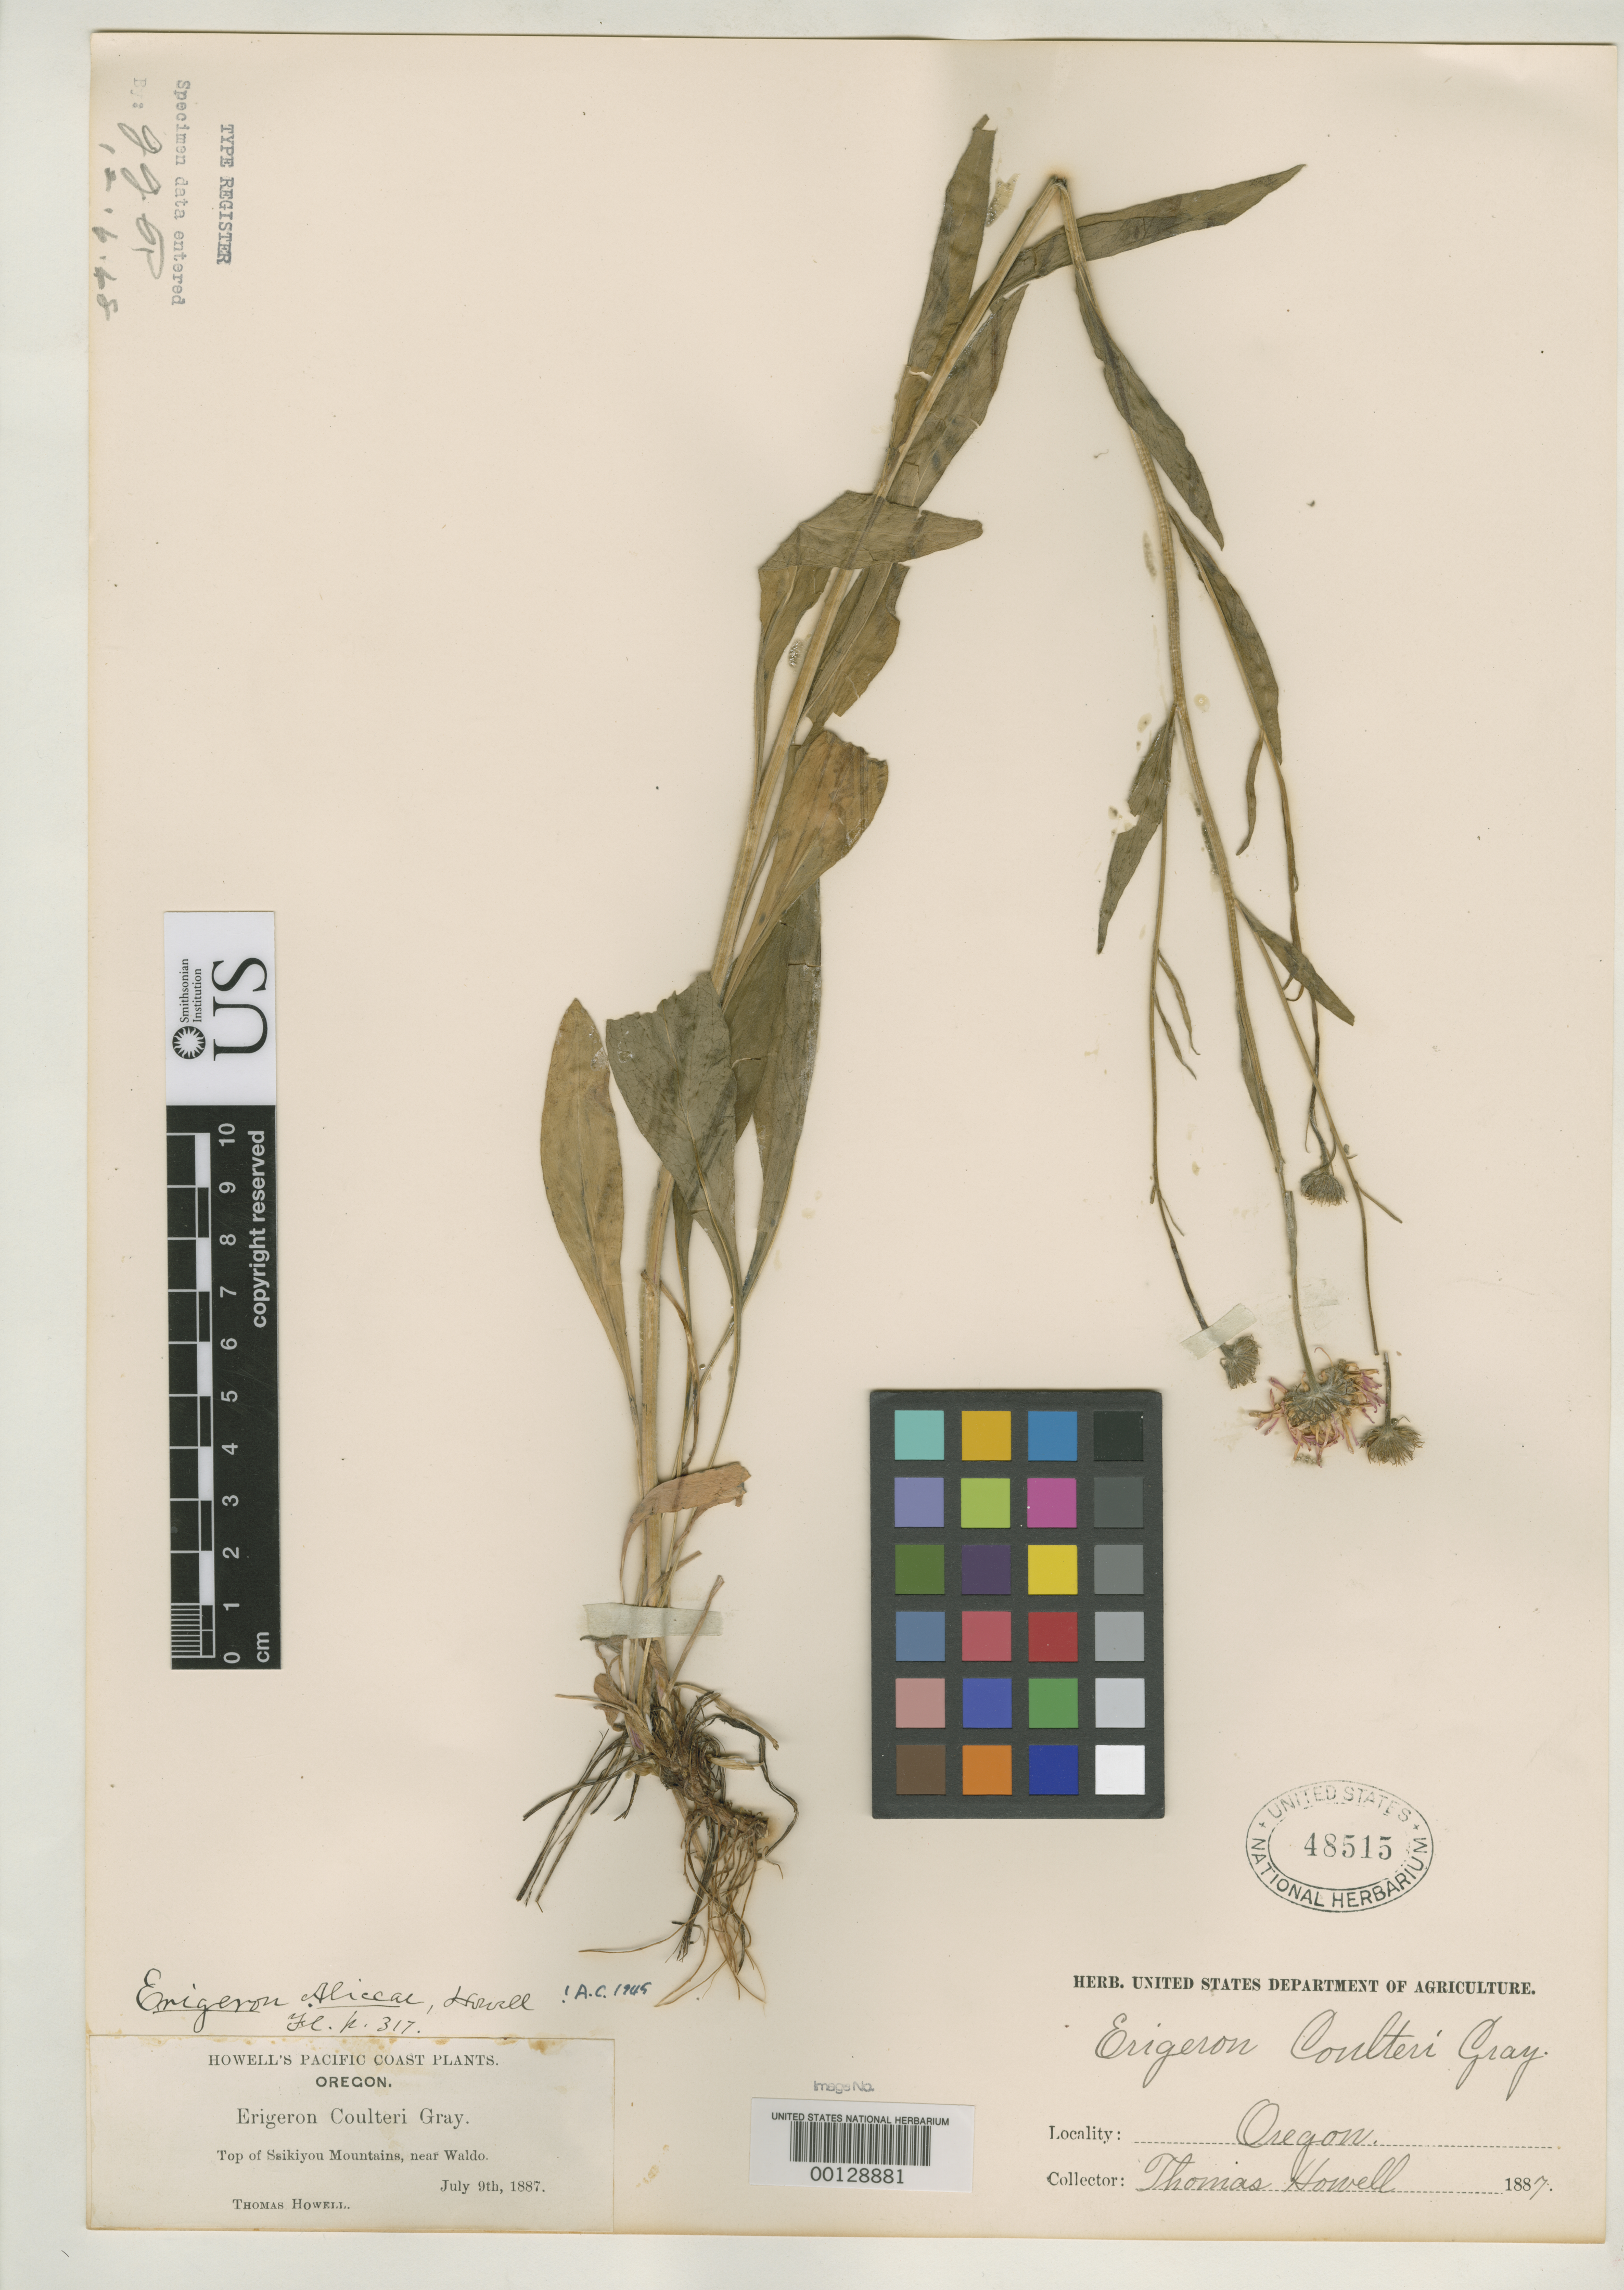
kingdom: Plantae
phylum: Tracheophyta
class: Magnoliopsida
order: Asterales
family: Asteraceae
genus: Erigeron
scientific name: Erigeron aliceae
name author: Howell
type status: Type Collection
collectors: T. J. Howell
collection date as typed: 09 Jul 1887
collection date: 1887-07-09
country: United States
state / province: Oregon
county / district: Josephine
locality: Top of Siskiyou Mountains, near Waldo.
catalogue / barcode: US 48515